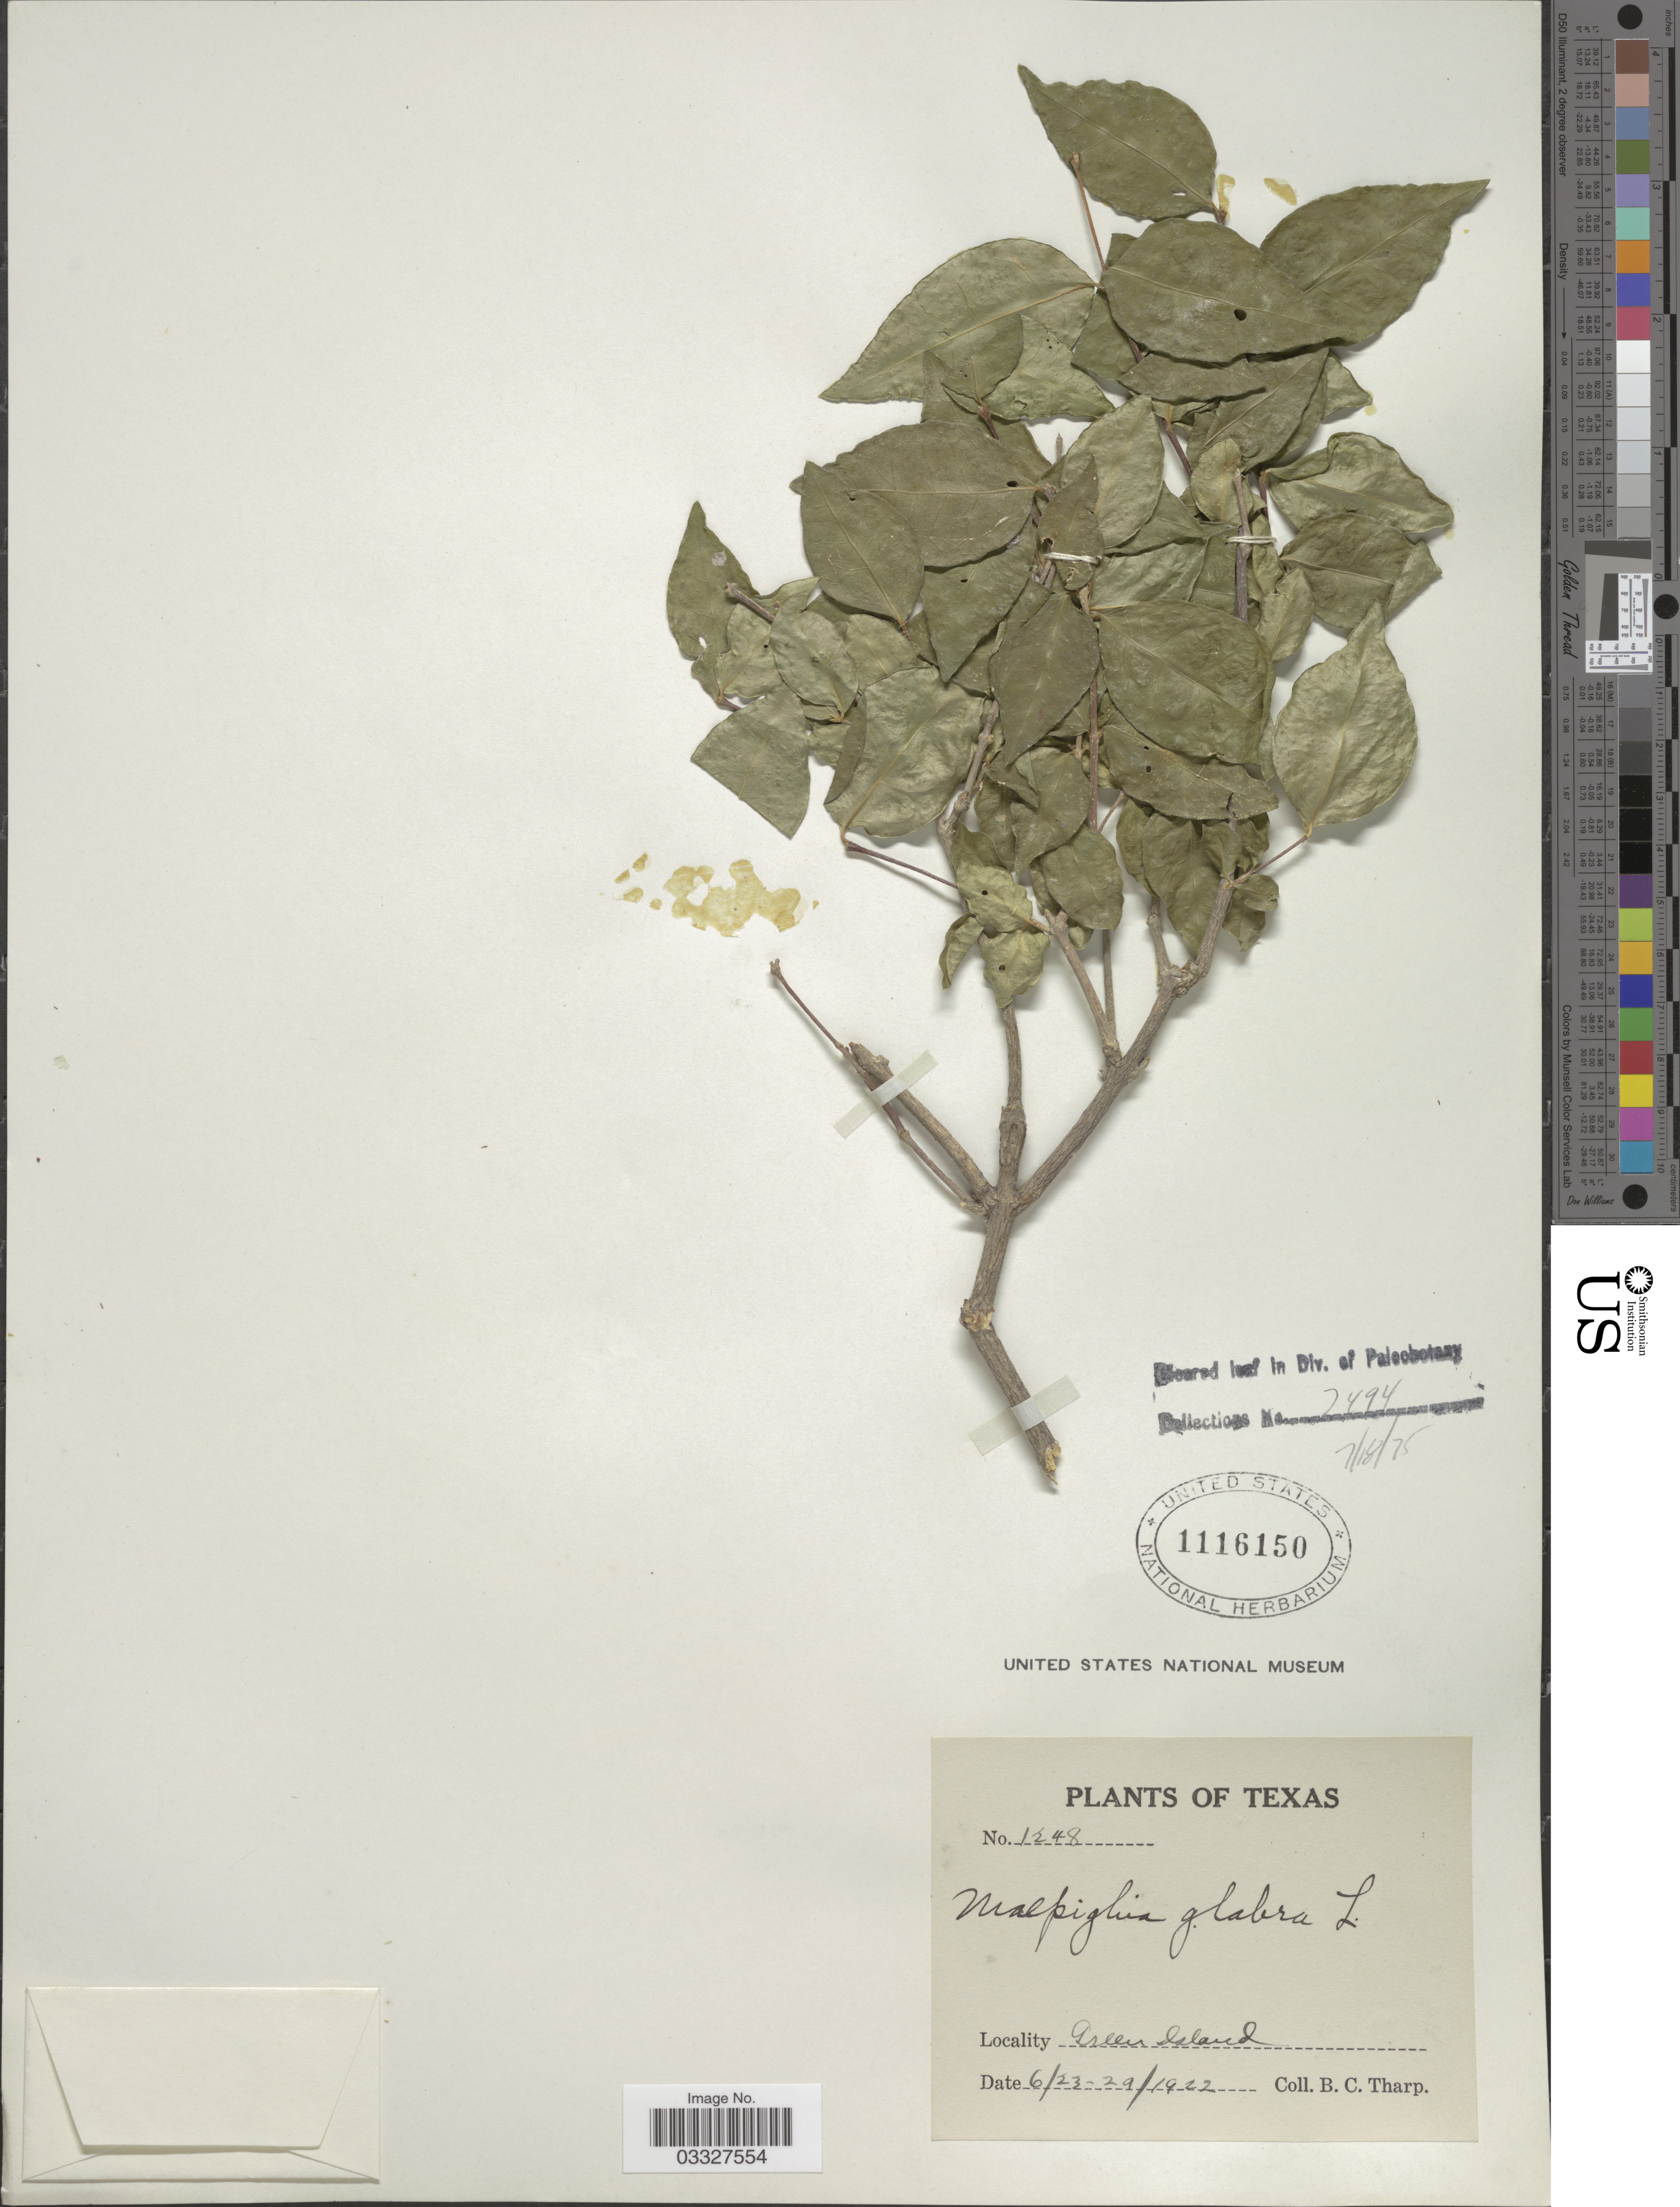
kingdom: Plantae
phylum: Tracheophyta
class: Magnoliopsida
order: Malpighiales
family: Malpighiaceae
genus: Malpighia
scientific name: Malpighia glabra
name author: L.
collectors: B. C. Tharp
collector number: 1248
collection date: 1922-06-23/1922-06-29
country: United States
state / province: Texas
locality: Green Island.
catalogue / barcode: US 1116150